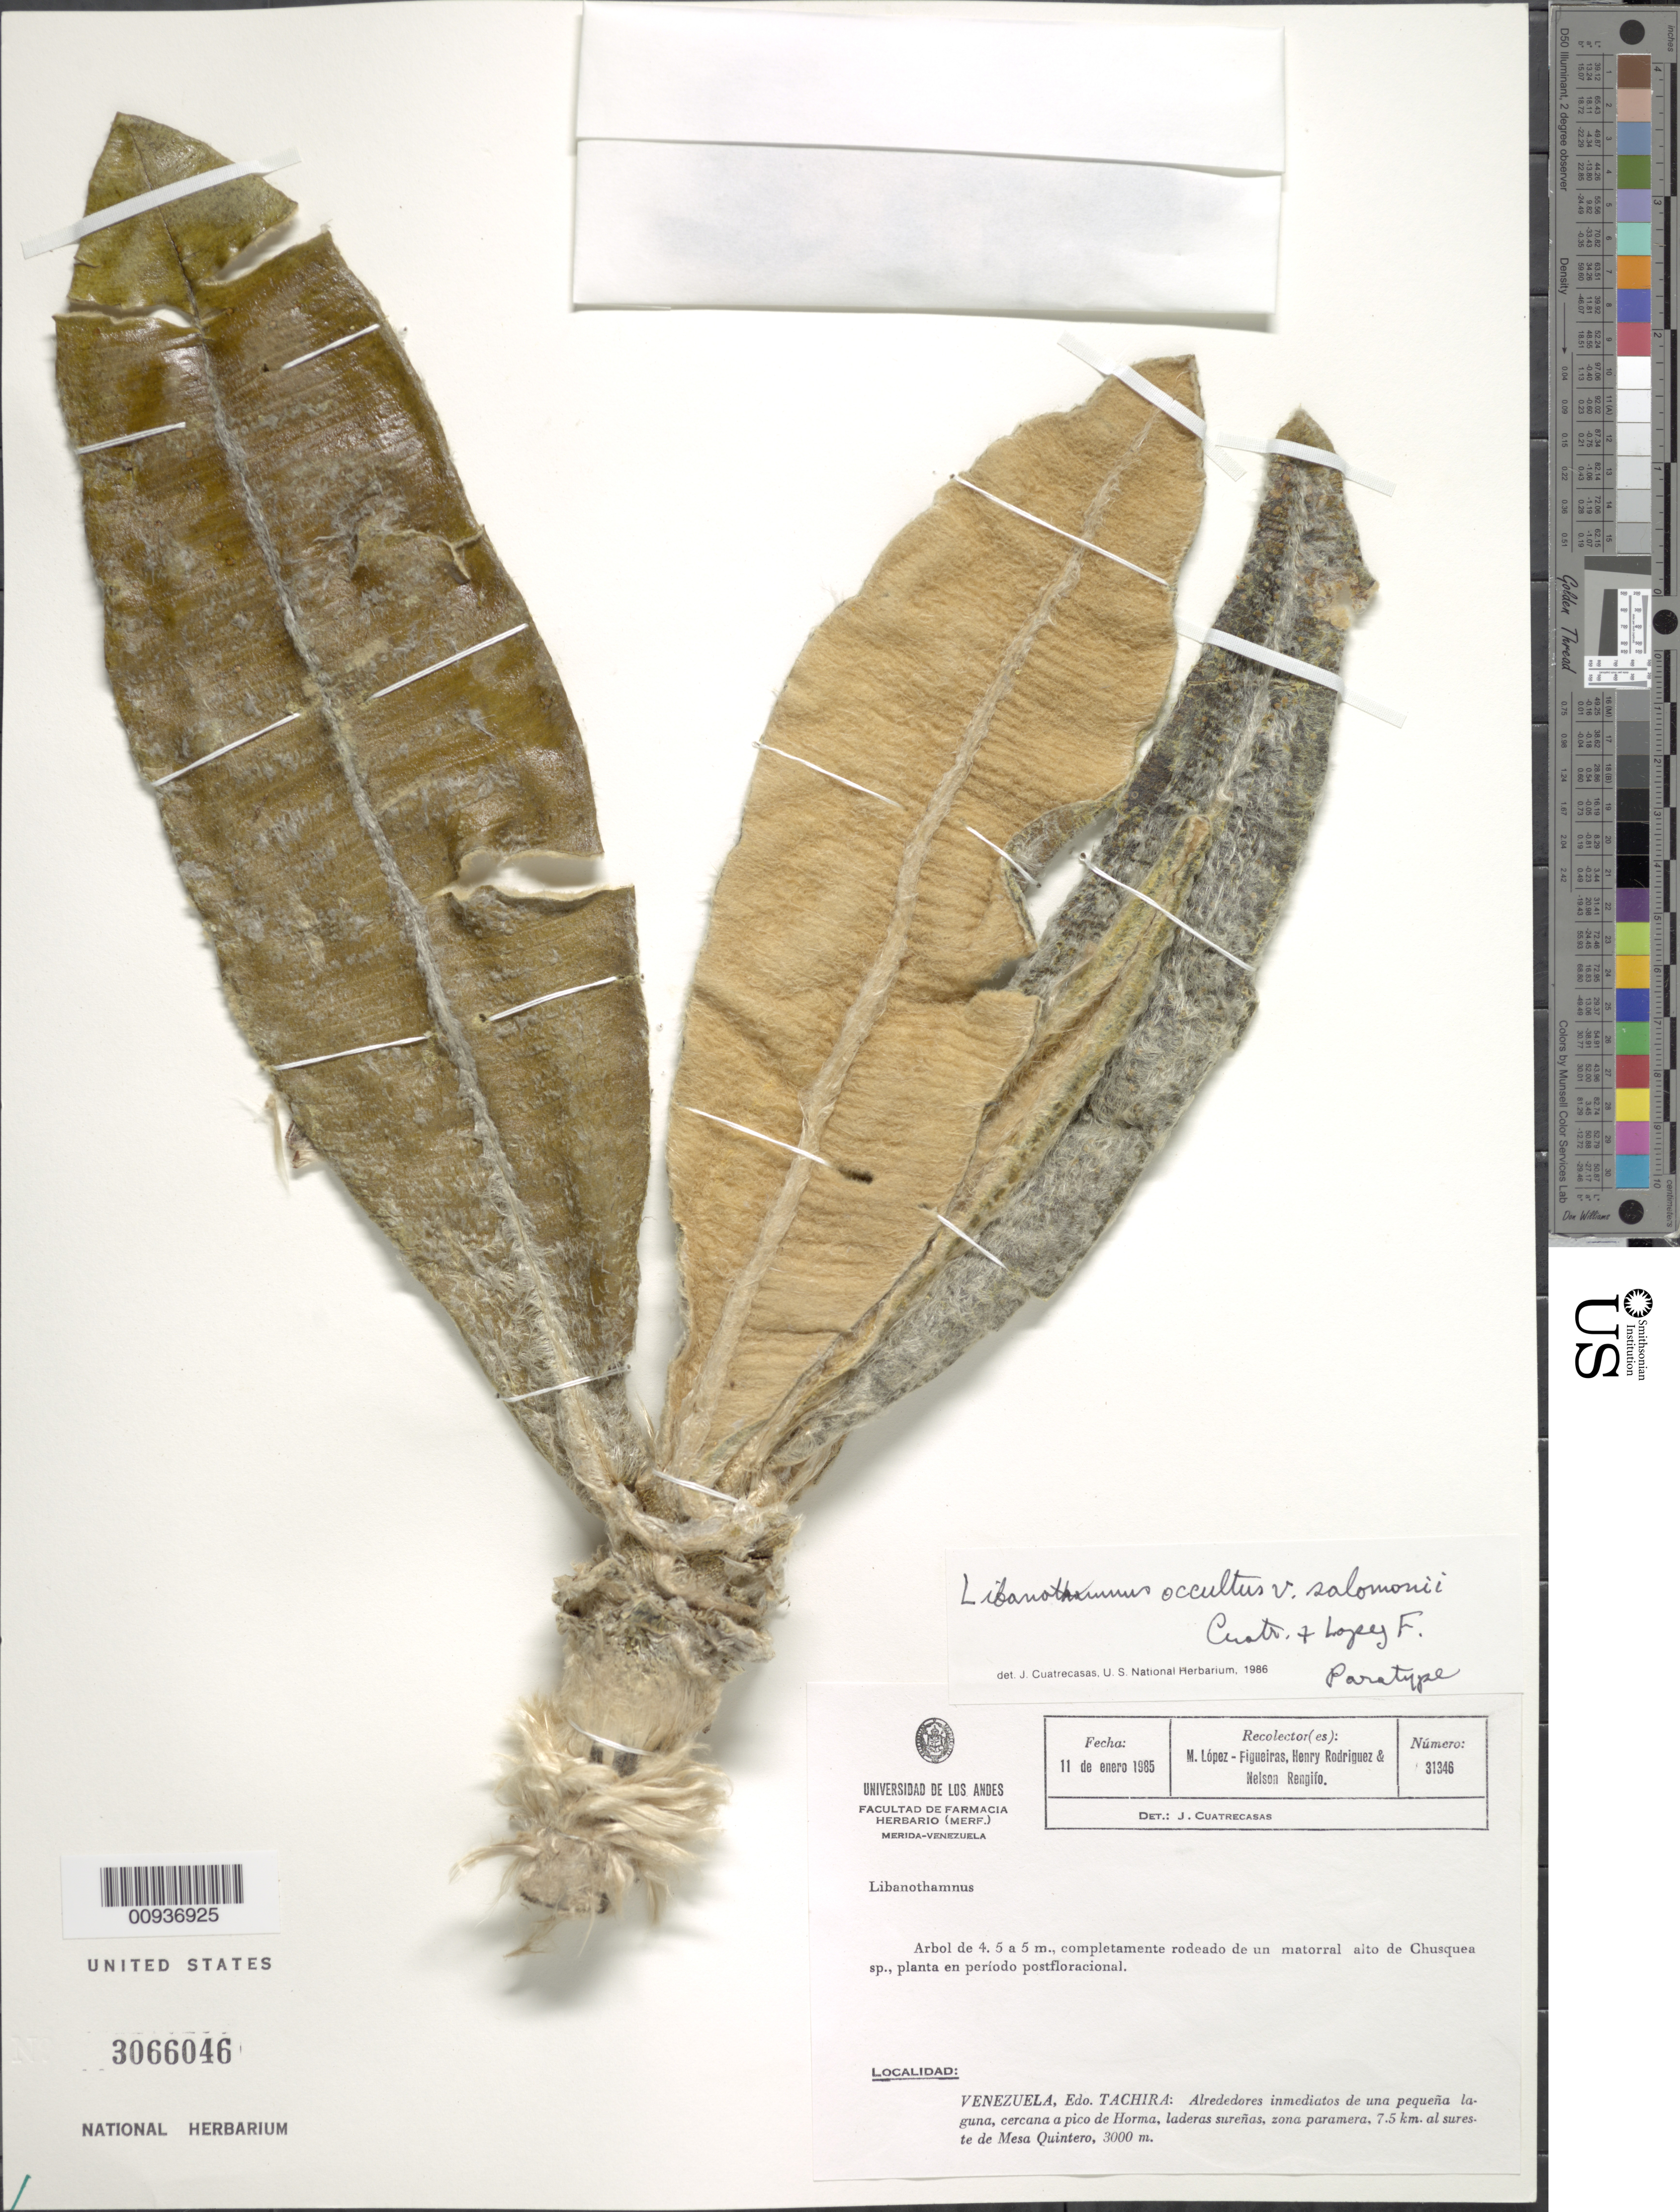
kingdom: Plantae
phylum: Tracheophyta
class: Magnoliopsida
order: Asterales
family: Asteraceae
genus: Libanothamnus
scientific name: Libanothamnus occultus subsp. occultus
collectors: M. López Figueiras, H. A. Rodriguez & N. Rengifo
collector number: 31346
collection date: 1985-01-11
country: Venezuela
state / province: Tachira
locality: Alrededores immediatos de una pequena laguna, cercana a pico de Horm, laderas surenas, zona paramera, 7.5 km al sureste de Mesa Quintero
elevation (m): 3000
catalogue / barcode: US 3066046